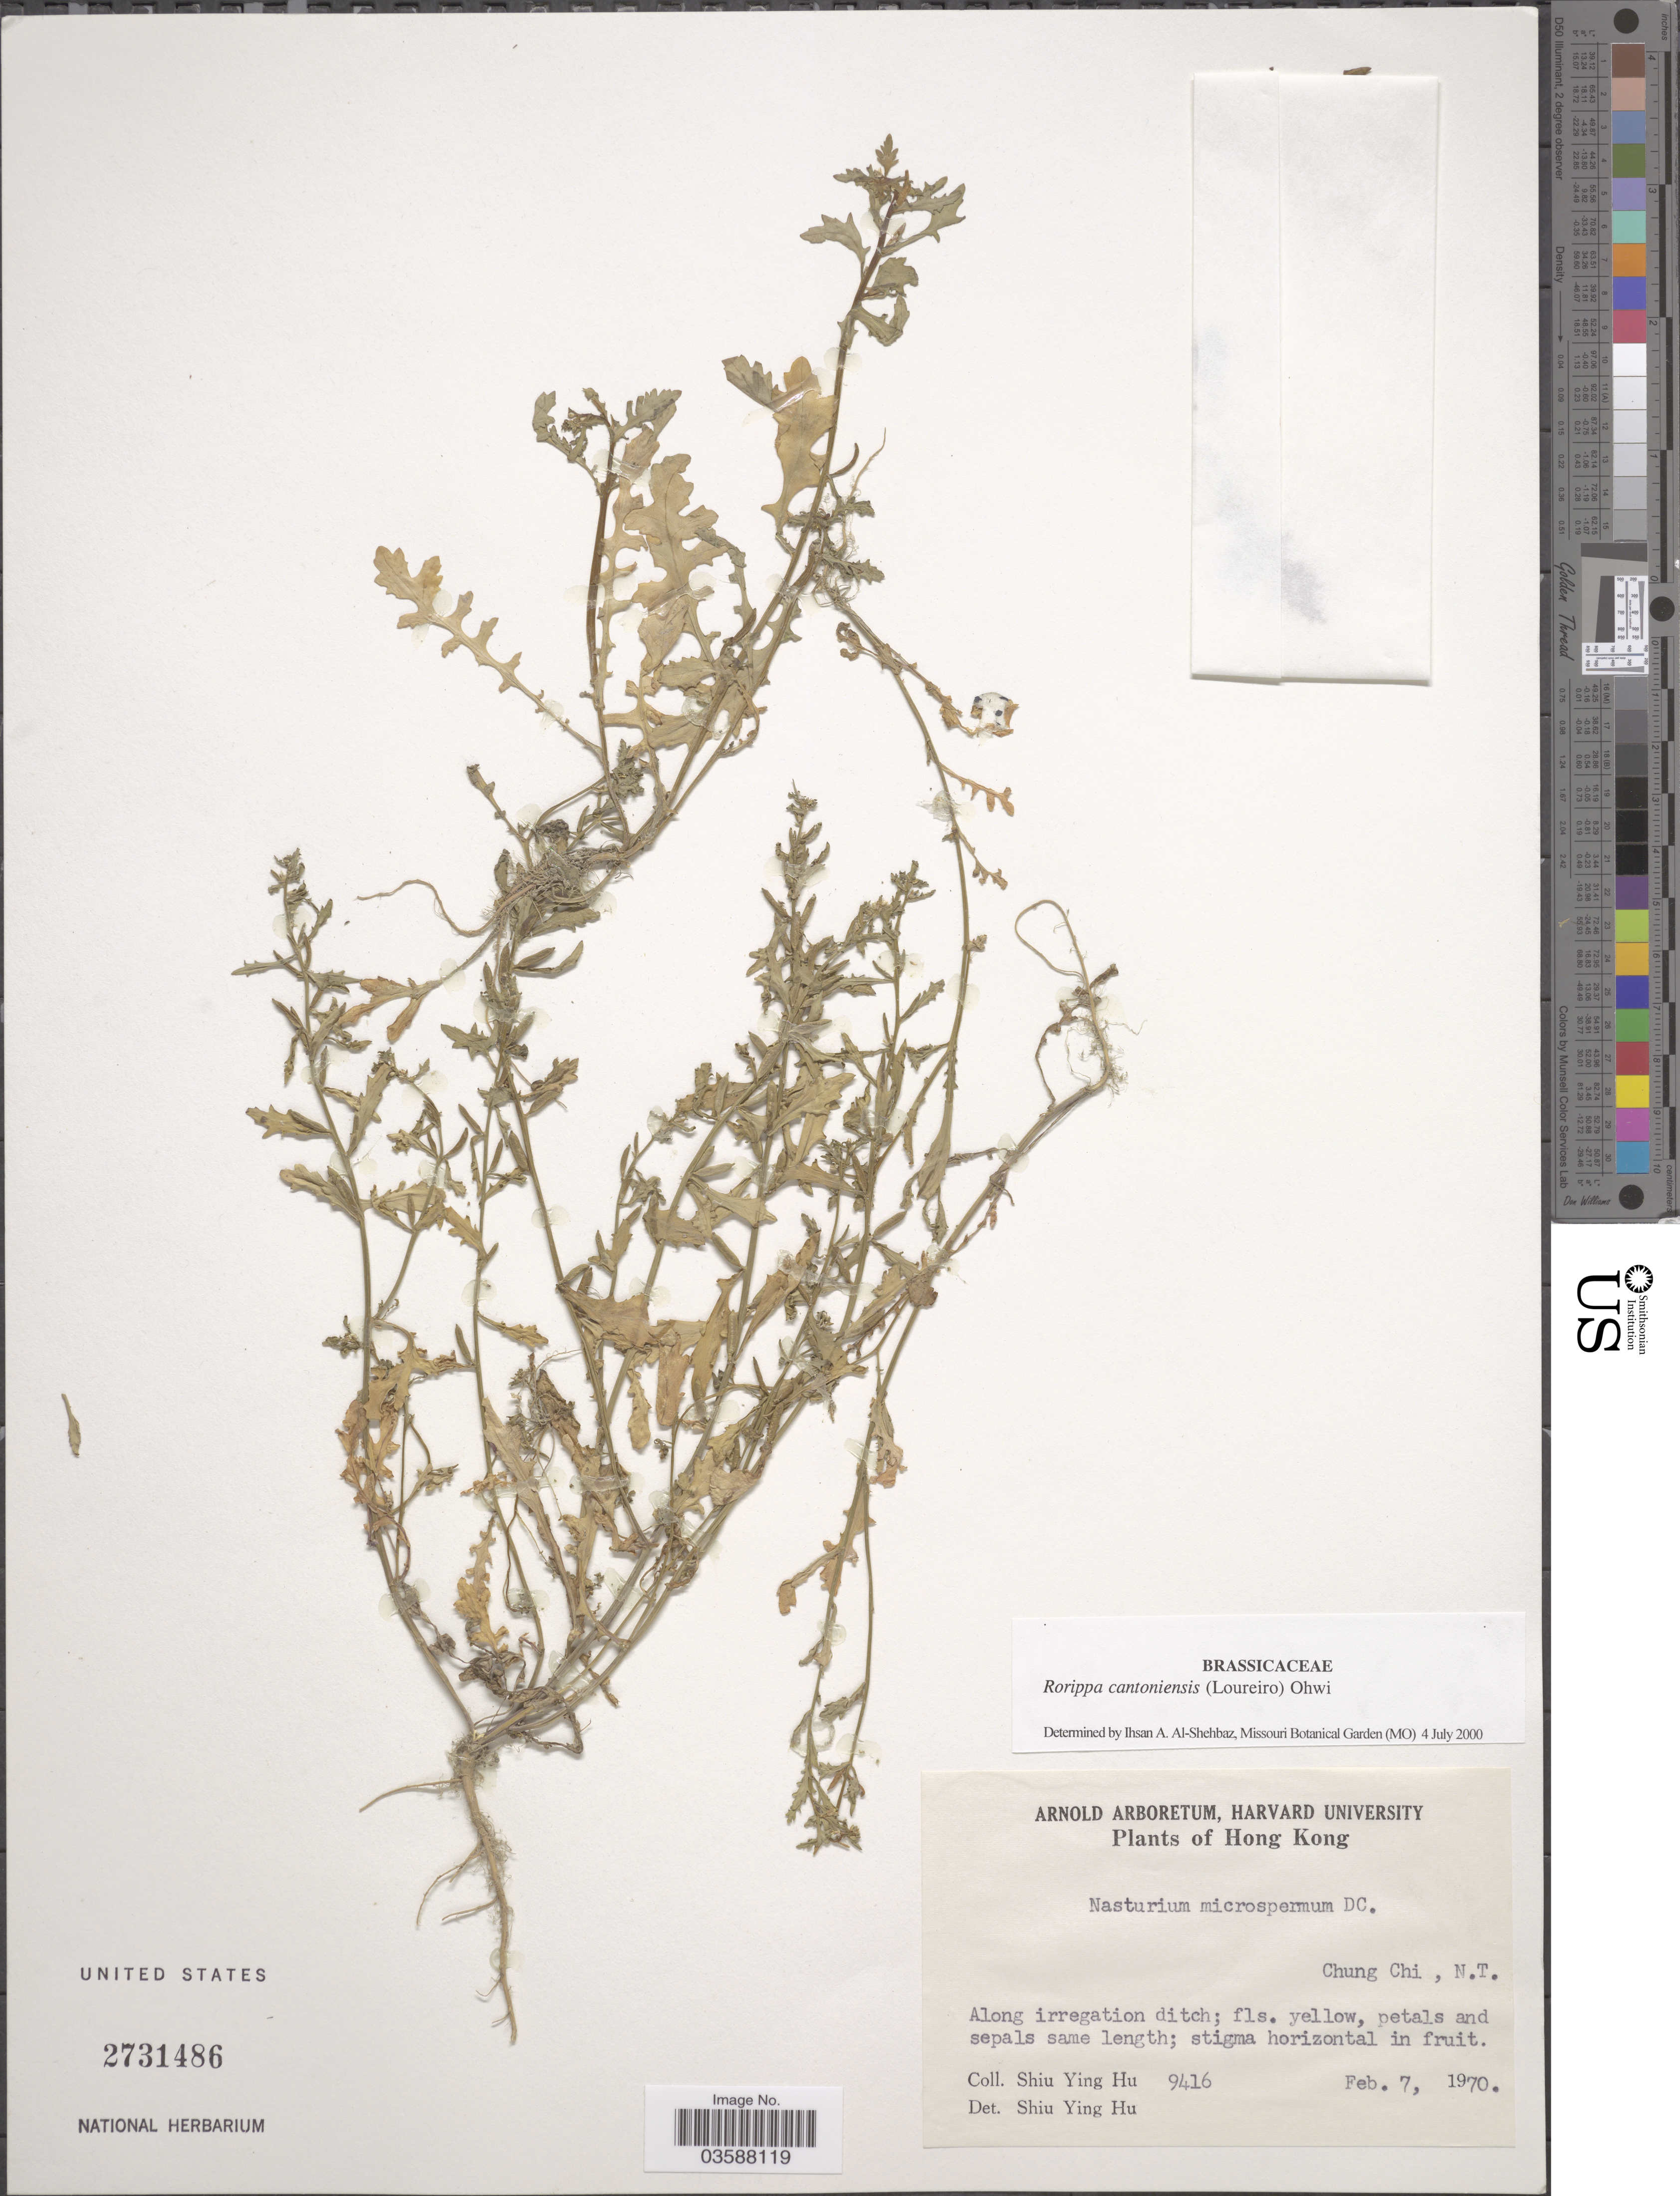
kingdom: Plantae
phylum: Tracheophyta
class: Magnoliopsida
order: Brassicales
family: Brassicaceae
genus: Rorippa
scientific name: Rorippa cantoniensis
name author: (Lour.) Ohwi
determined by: Al-Shehbaz, I. A., (MO), Missouri Botanical Garden (UNITED STATES)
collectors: S. Y. Hu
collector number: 9416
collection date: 1970-02-07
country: China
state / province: Hong Kong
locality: Chung Chi, N. T.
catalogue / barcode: US 2731486